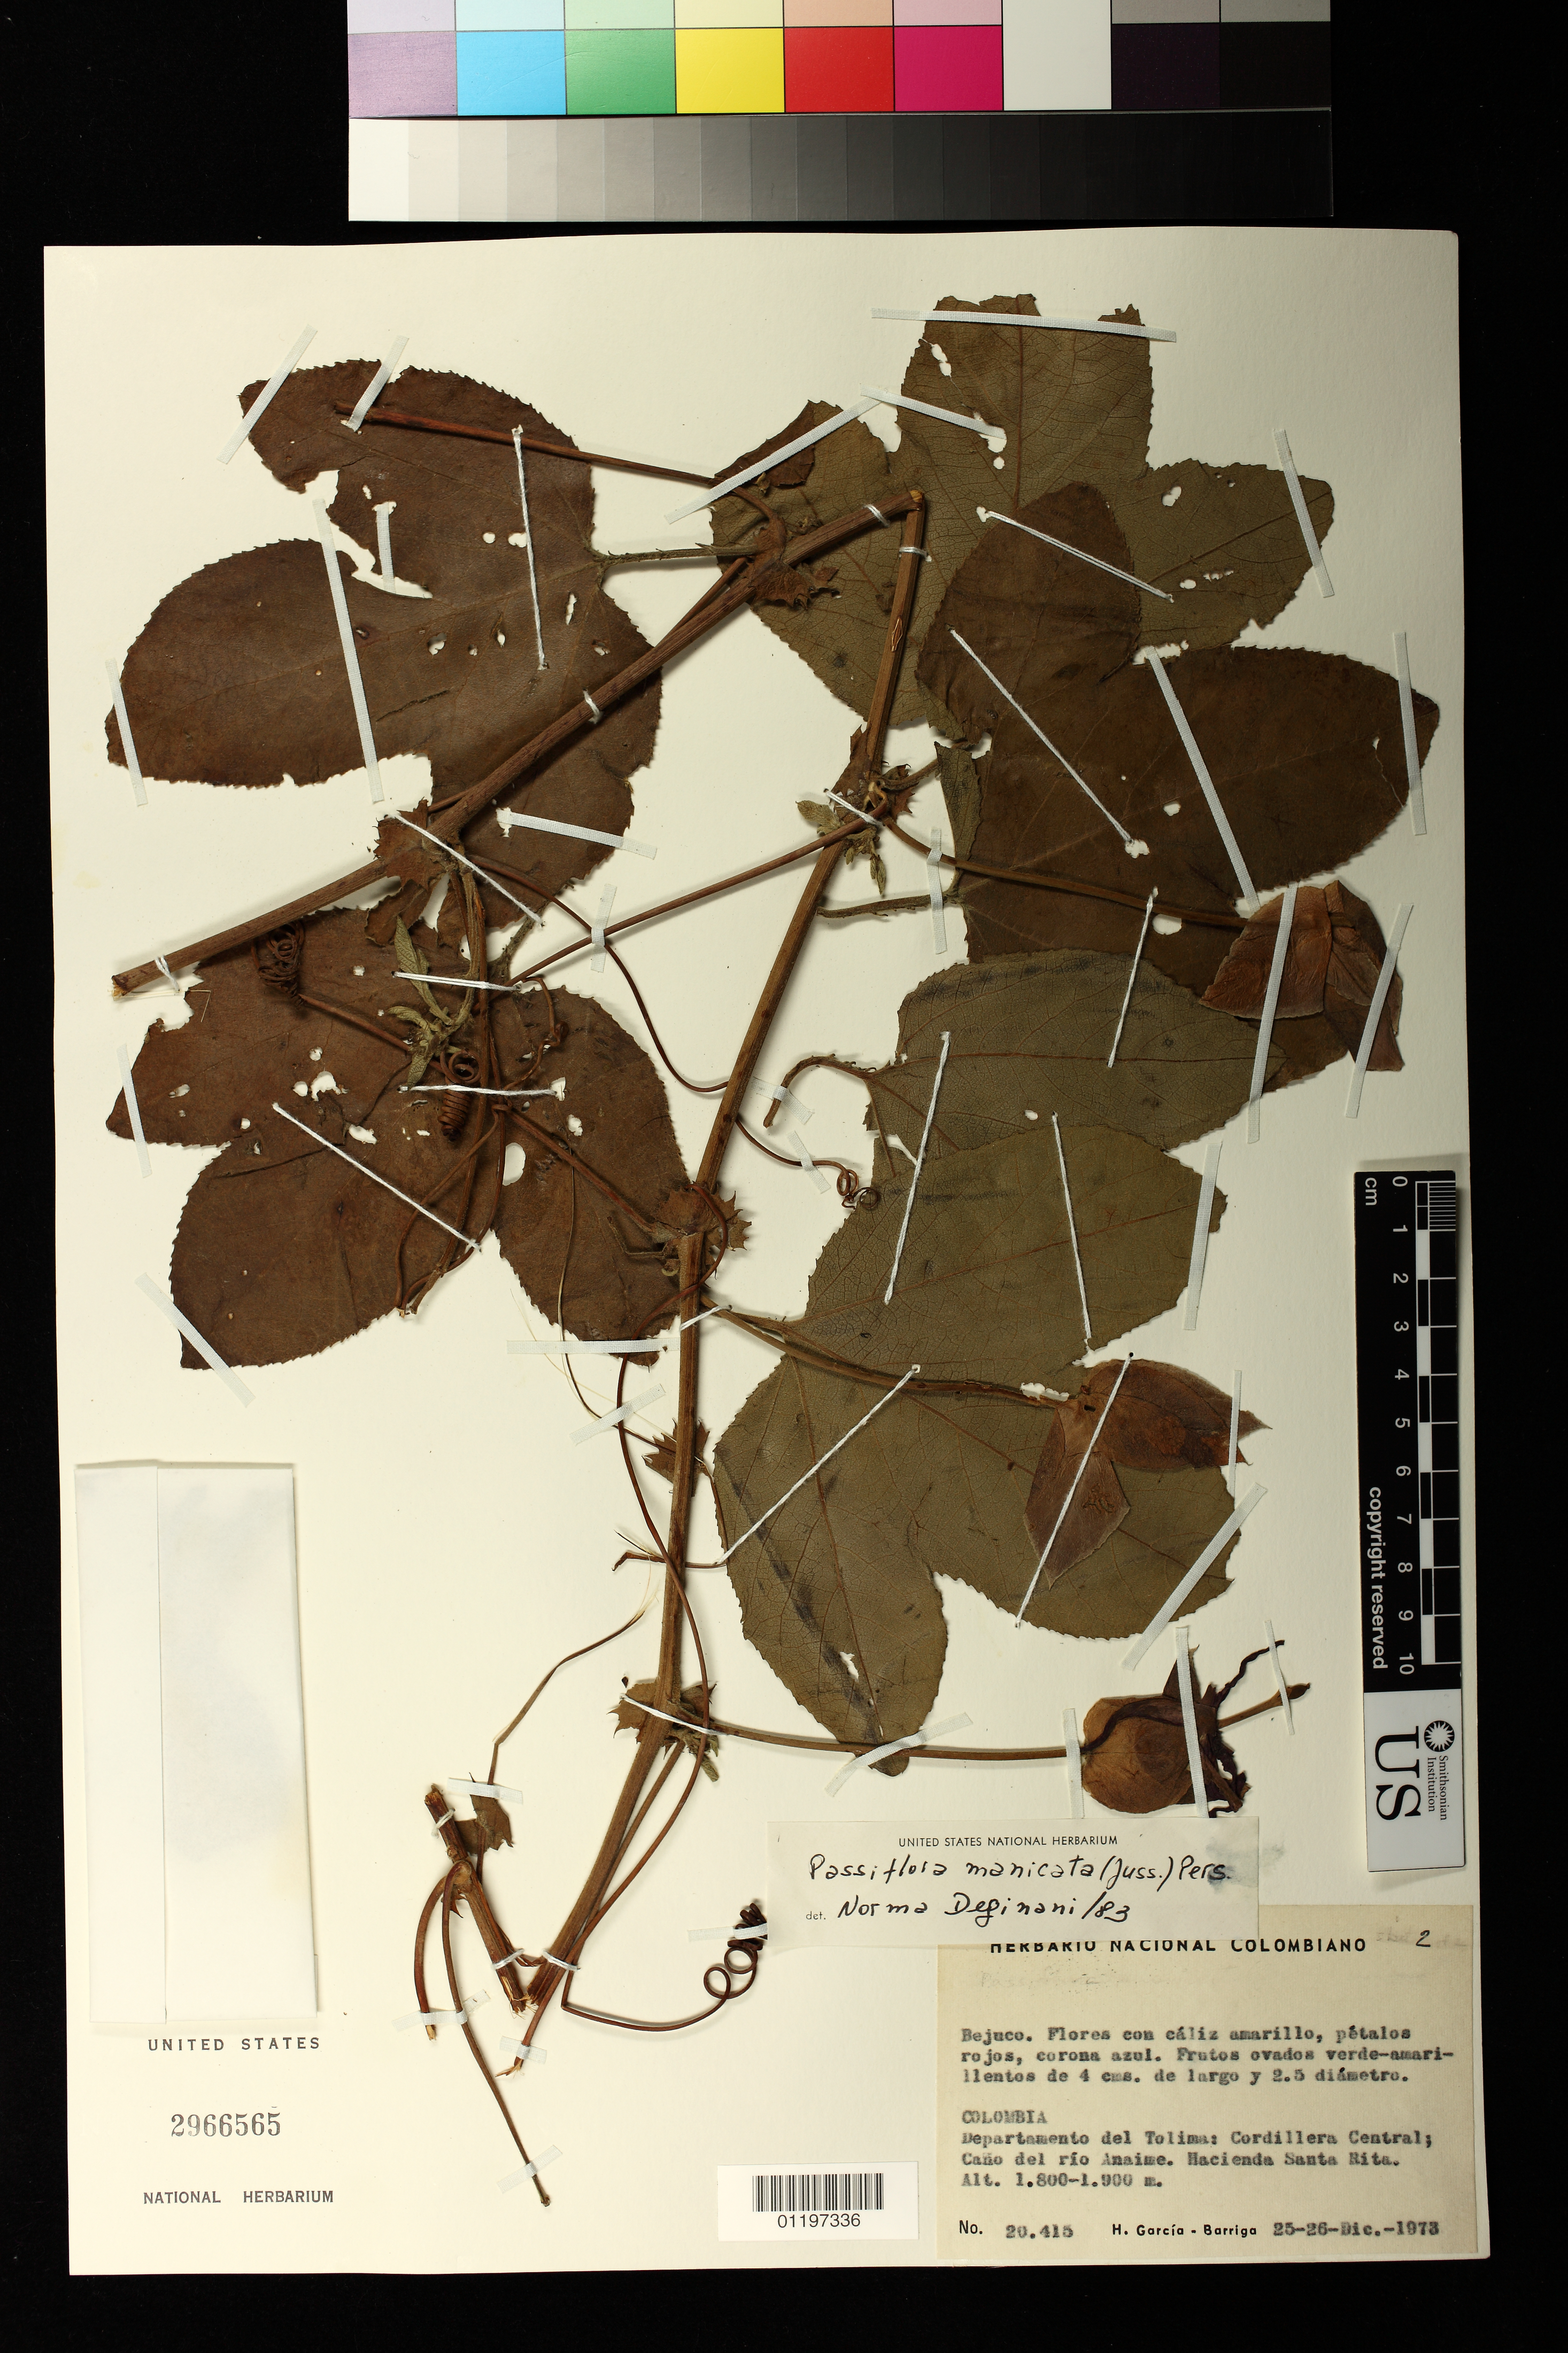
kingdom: Plantae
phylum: Tracheophyta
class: Magnoliopsida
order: Malpighiales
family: Passifloraceae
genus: Passiflora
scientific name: Passiflora manicata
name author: (Juss.) Pers.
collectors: H. García Barriga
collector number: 20415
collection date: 1973-12-25/1973-12-26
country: Colombia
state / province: Tolima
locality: Cordillera Centra; Caño del río Anaime. Hacienda Santa Ríta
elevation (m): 1800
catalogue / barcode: US 2966565